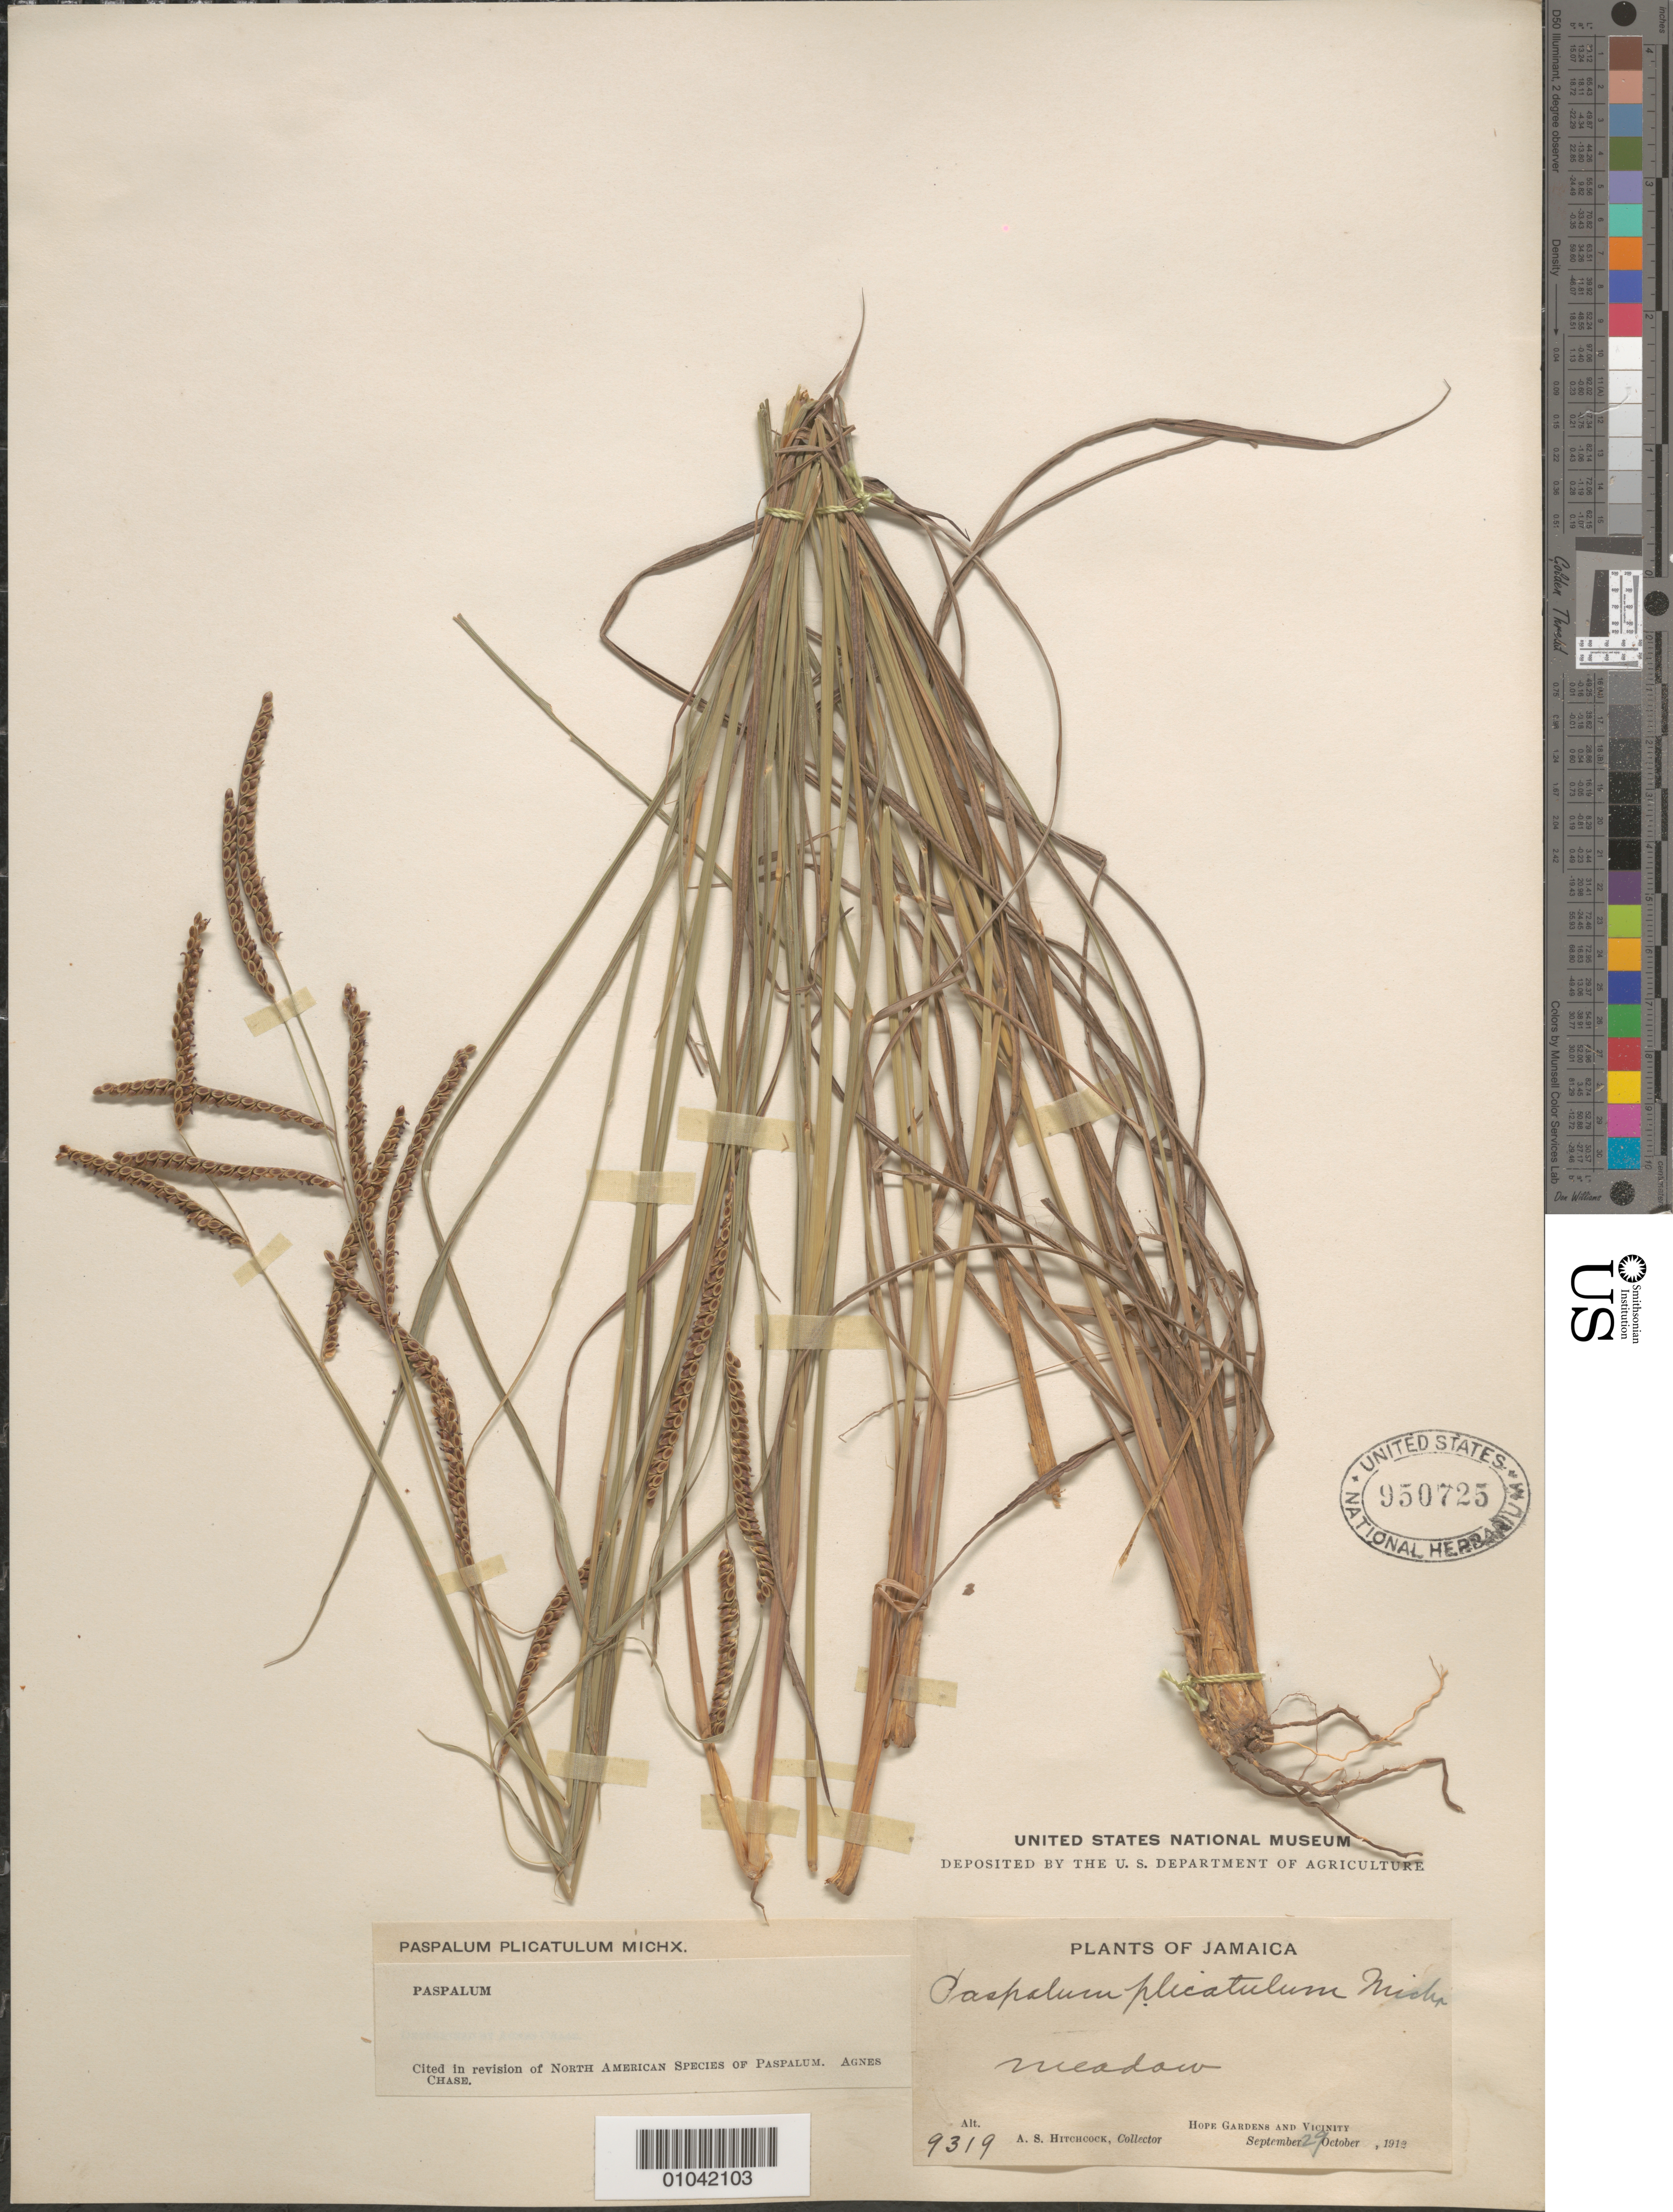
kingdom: Plantae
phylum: Tracheophyta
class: Liliopsida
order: Poales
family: Poaceae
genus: Paspalum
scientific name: Paspalum plicatulum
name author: Michx.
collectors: A. S. Hitchcock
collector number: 9319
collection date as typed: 29 Sep 1912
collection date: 1912-09-29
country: Jamaica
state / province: Saint Andrew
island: Jamaica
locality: Hope Gardens and vicinity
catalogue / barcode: US 950725